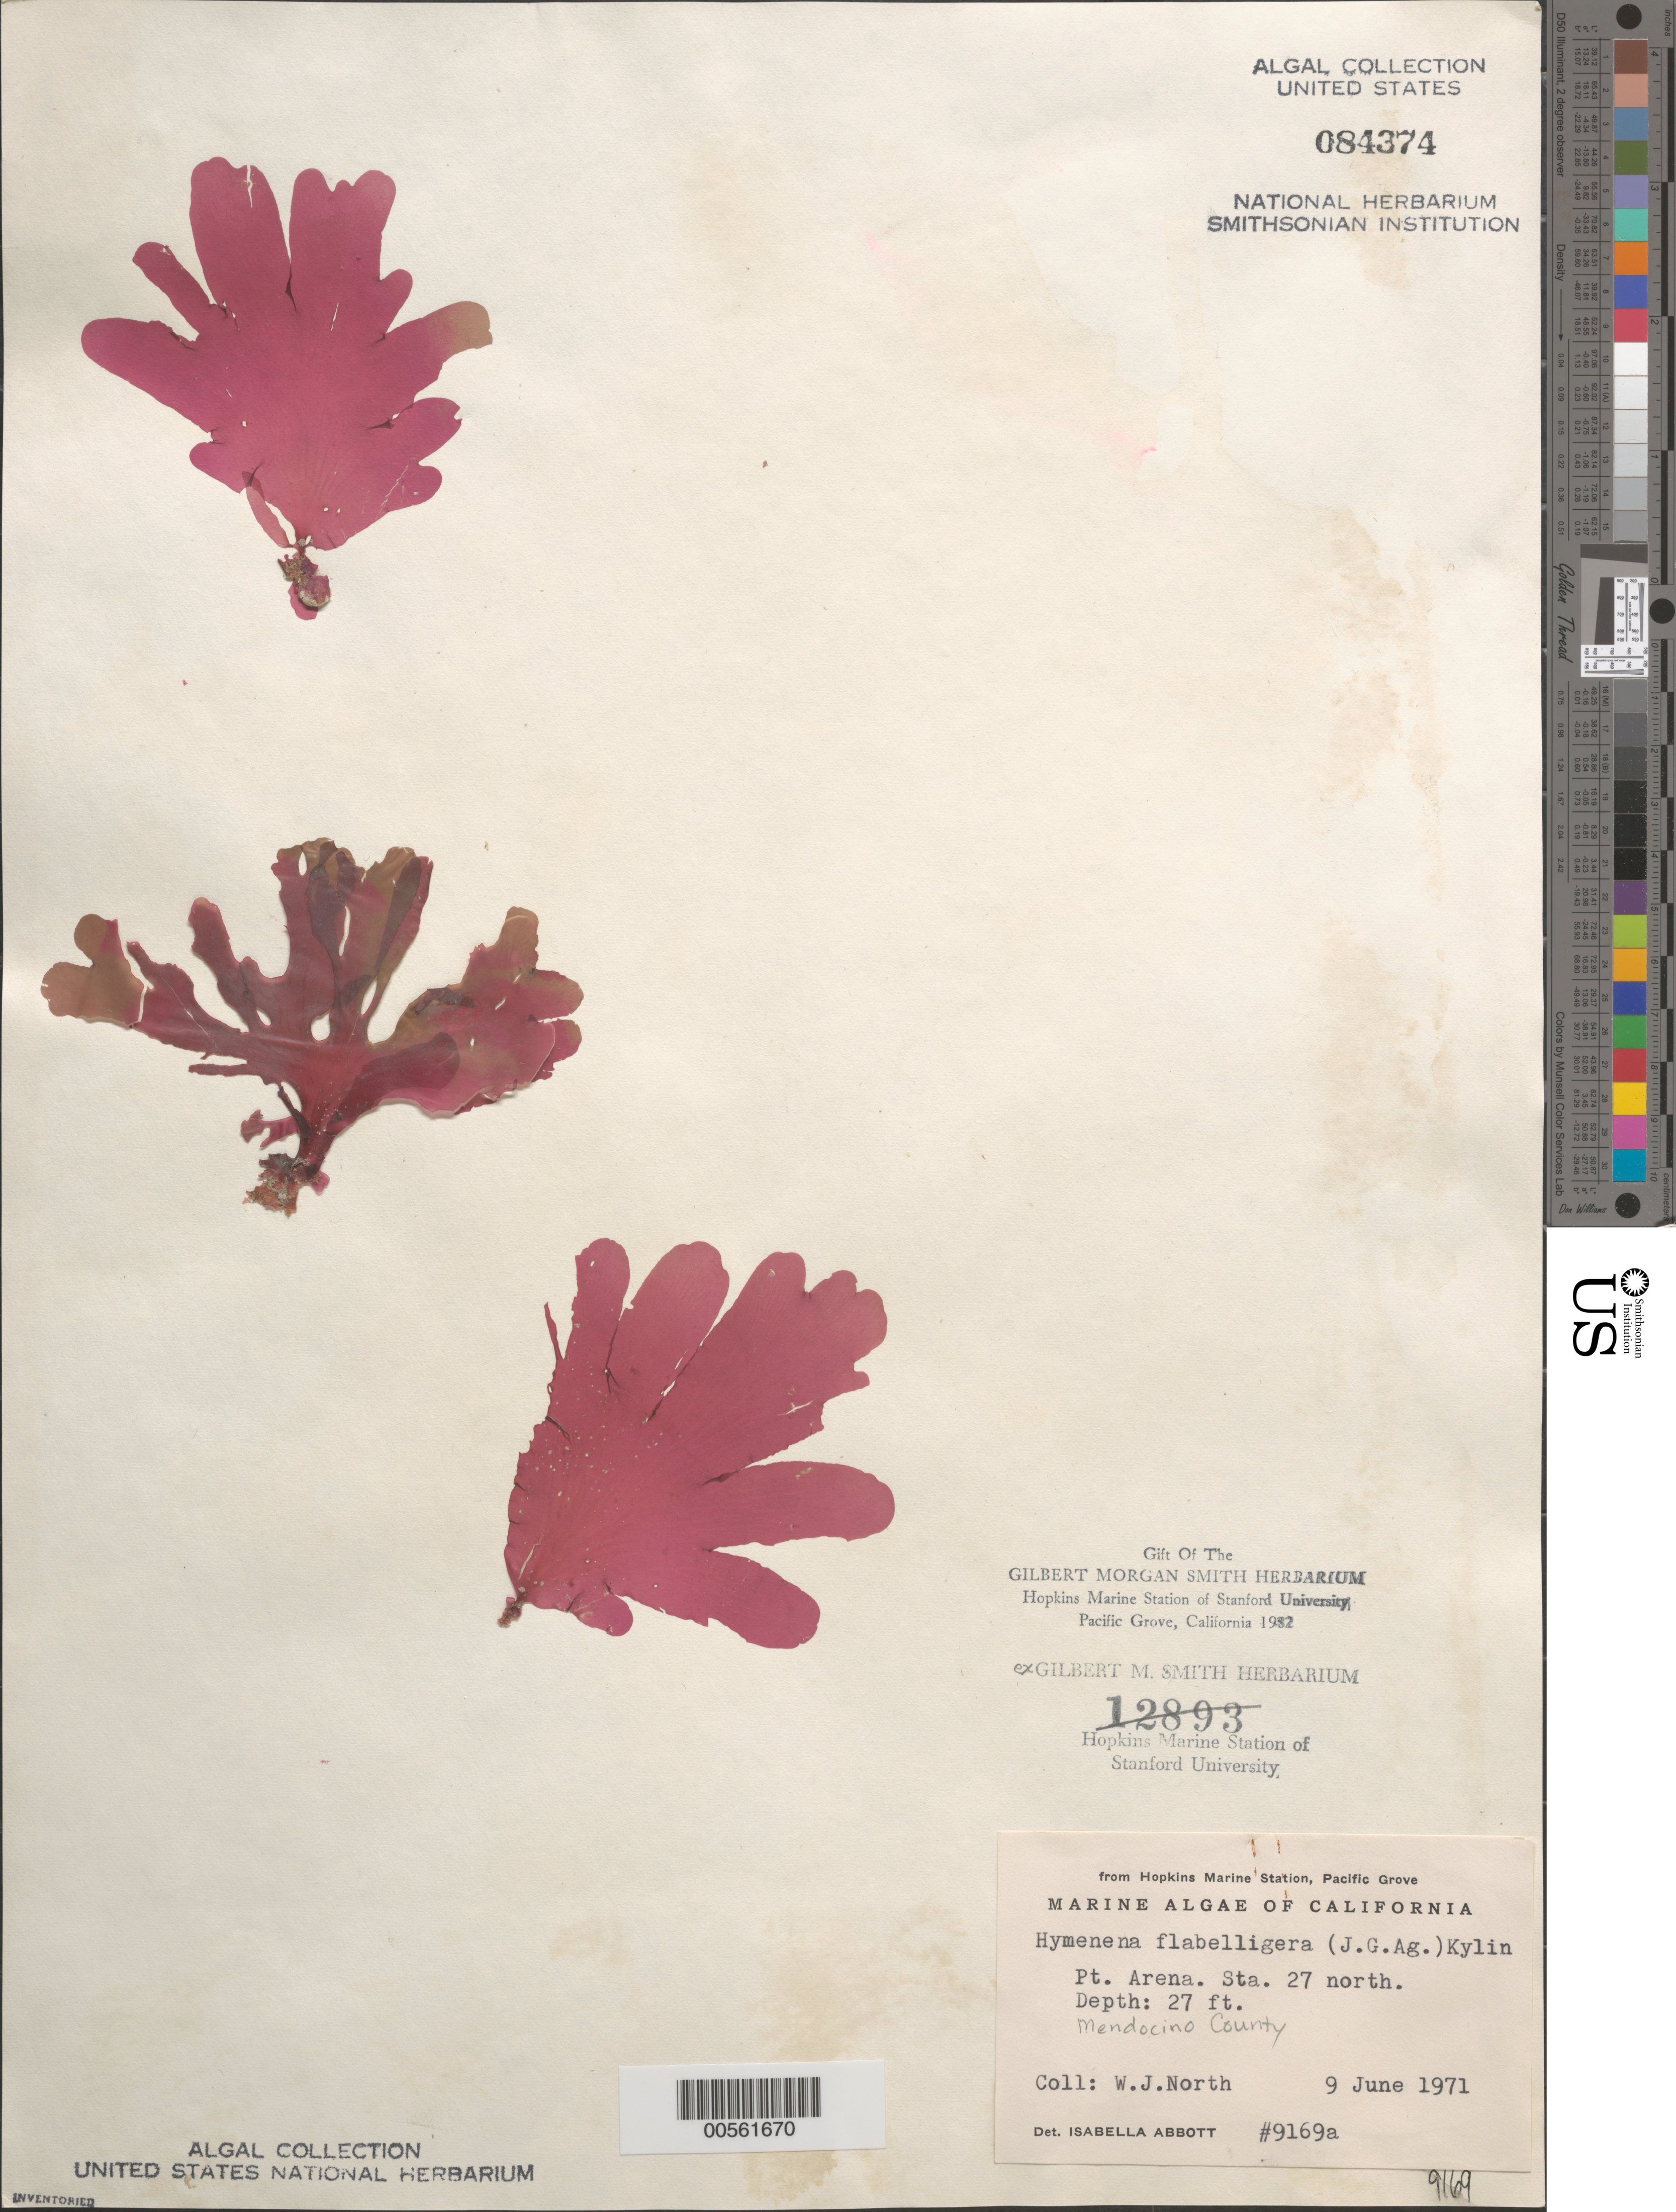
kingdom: Plantae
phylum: Rhodophyta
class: Florideophyceae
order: Ceramiales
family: Delesseriaceae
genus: Hymenena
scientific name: Hymenena flabelligera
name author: (J. Agardh) Kylin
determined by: Abbott, Isabella A.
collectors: W. North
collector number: IAA 9169a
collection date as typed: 09 Jun 1971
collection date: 1971-06-09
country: United States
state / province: California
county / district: Mendocino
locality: Point Arena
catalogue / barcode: US 84374